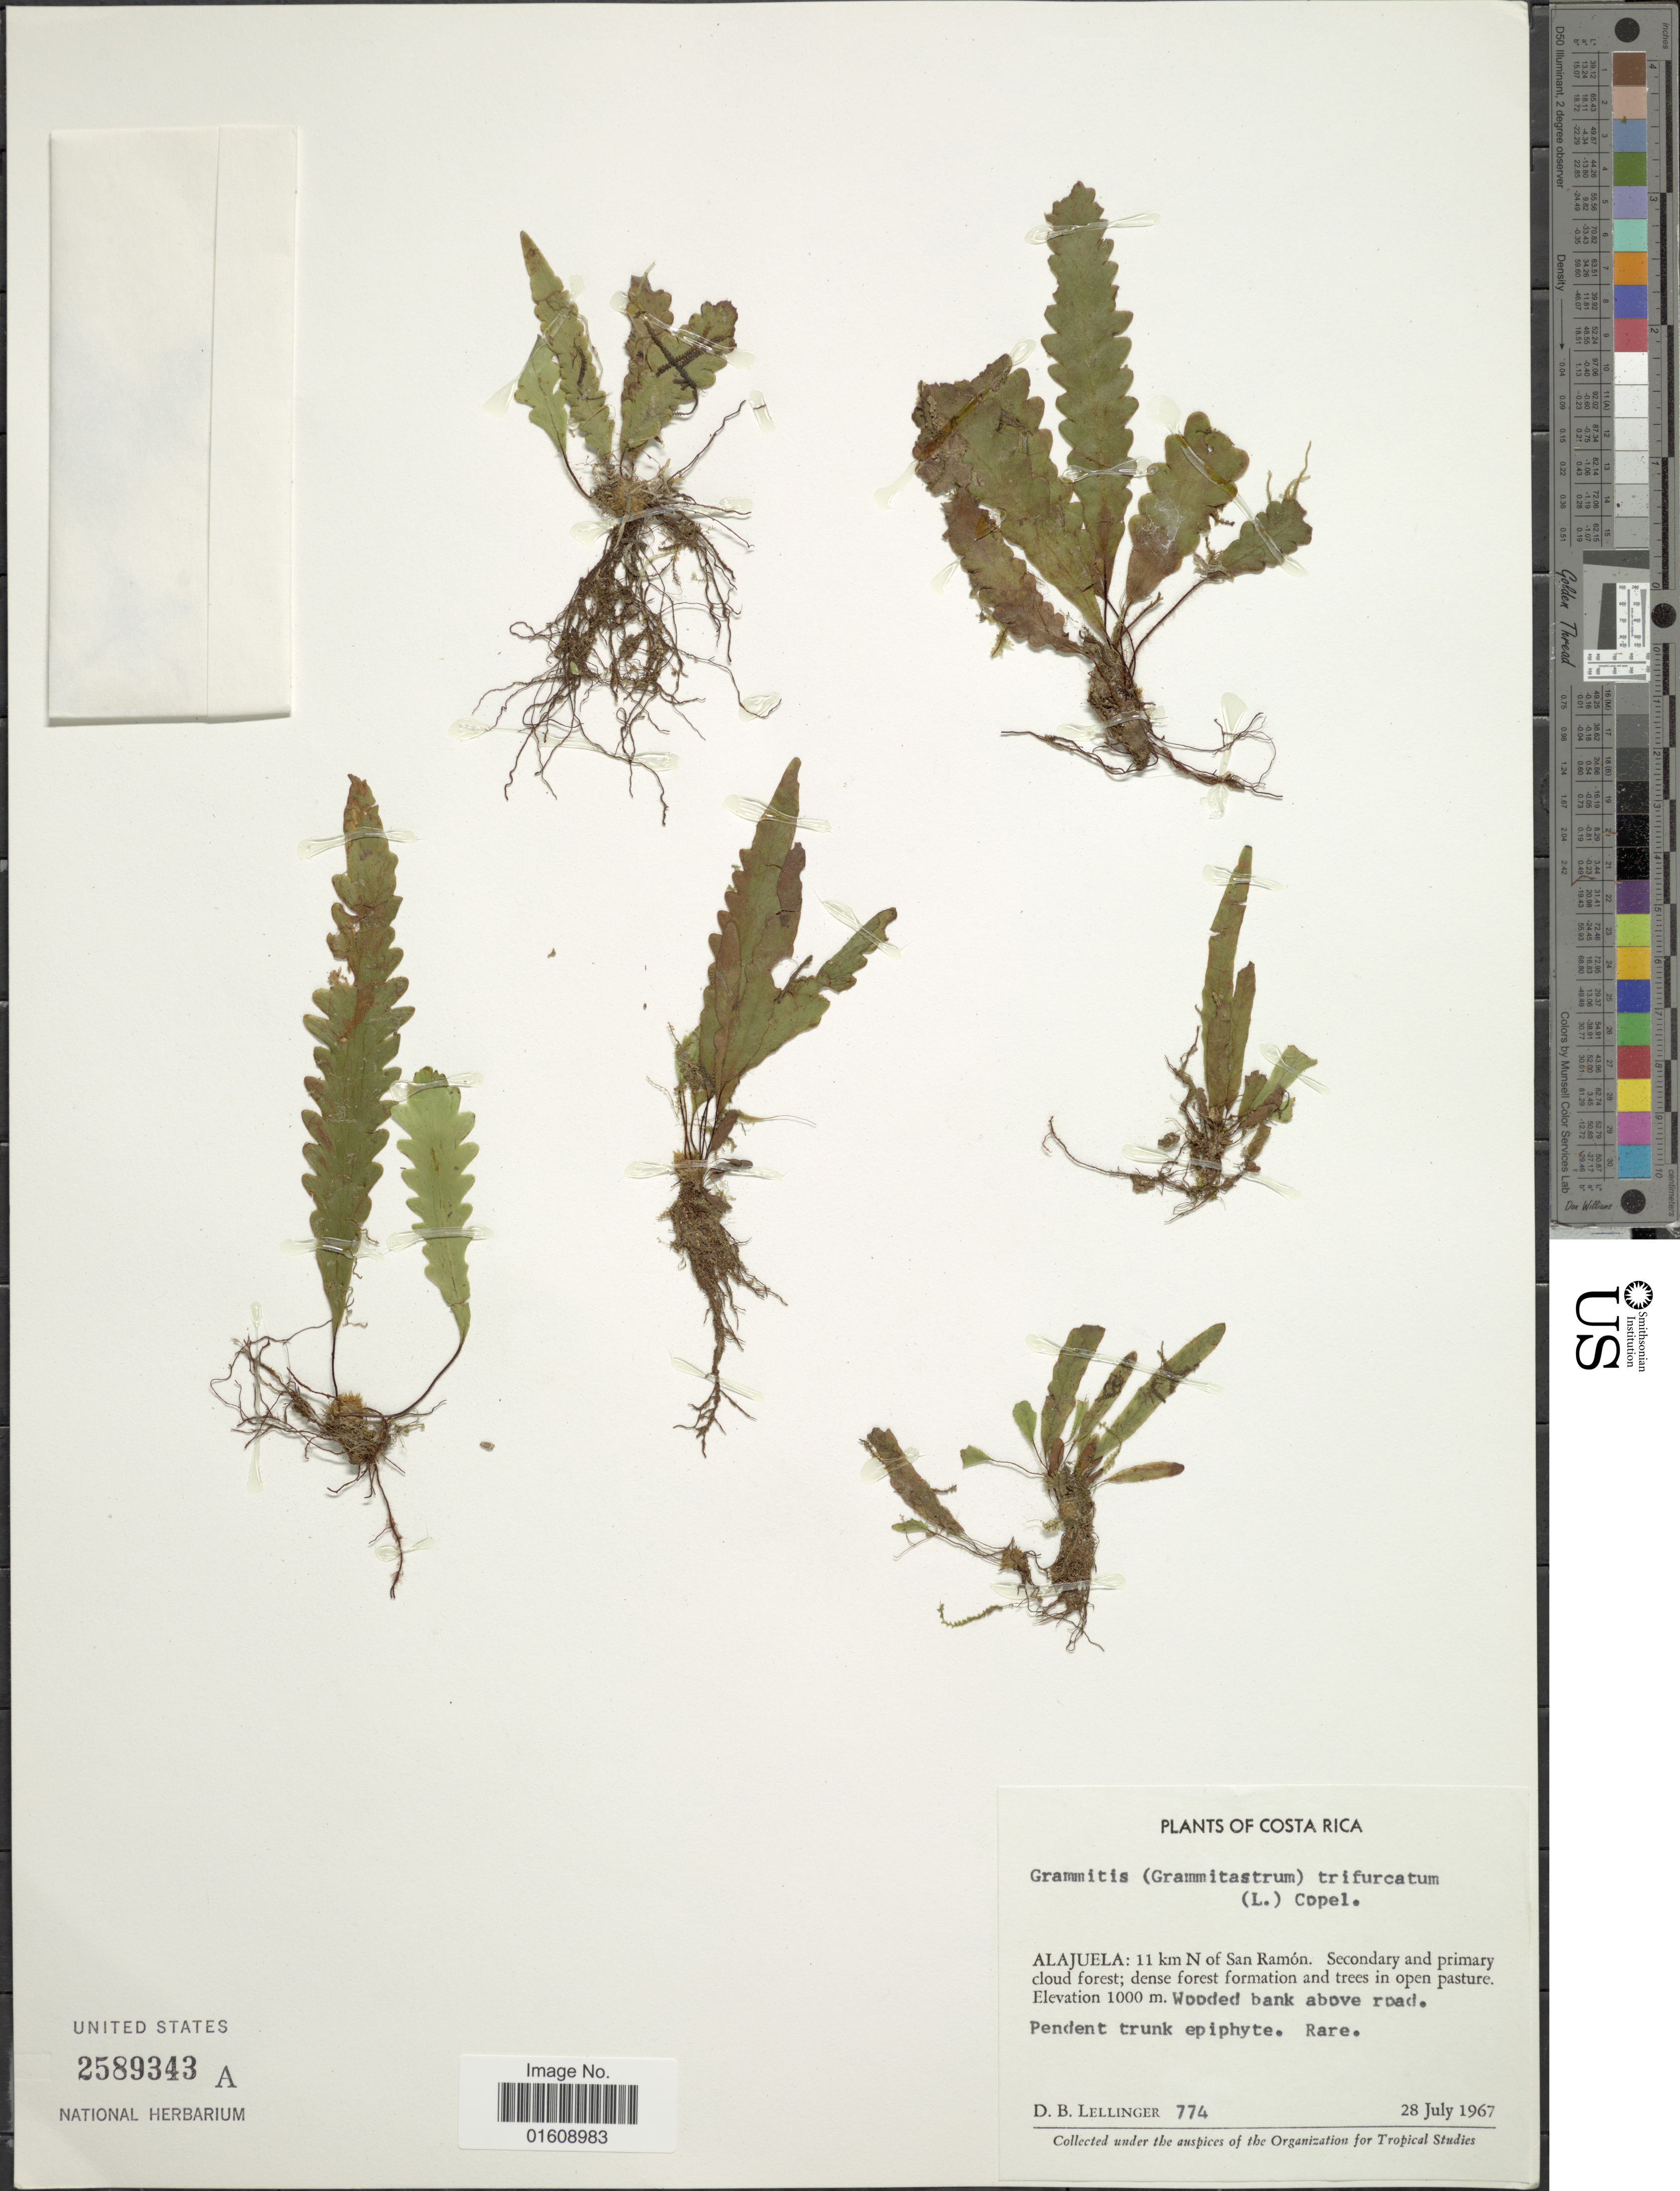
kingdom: Plantae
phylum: Tracheophyta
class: Polypodiopsida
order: Polypodiales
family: Polypodiaceae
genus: Enterosora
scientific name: Enterosora trifurcata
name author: (L.) L.E. Bishop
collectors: D. B. Lellinger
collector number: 774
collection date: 1967-07-28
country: Costa Rica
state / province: Alajuela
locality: Costa Rica, Alajuela: 11 km N of San Ramón.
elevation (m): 1000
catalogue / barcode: US 2589343A